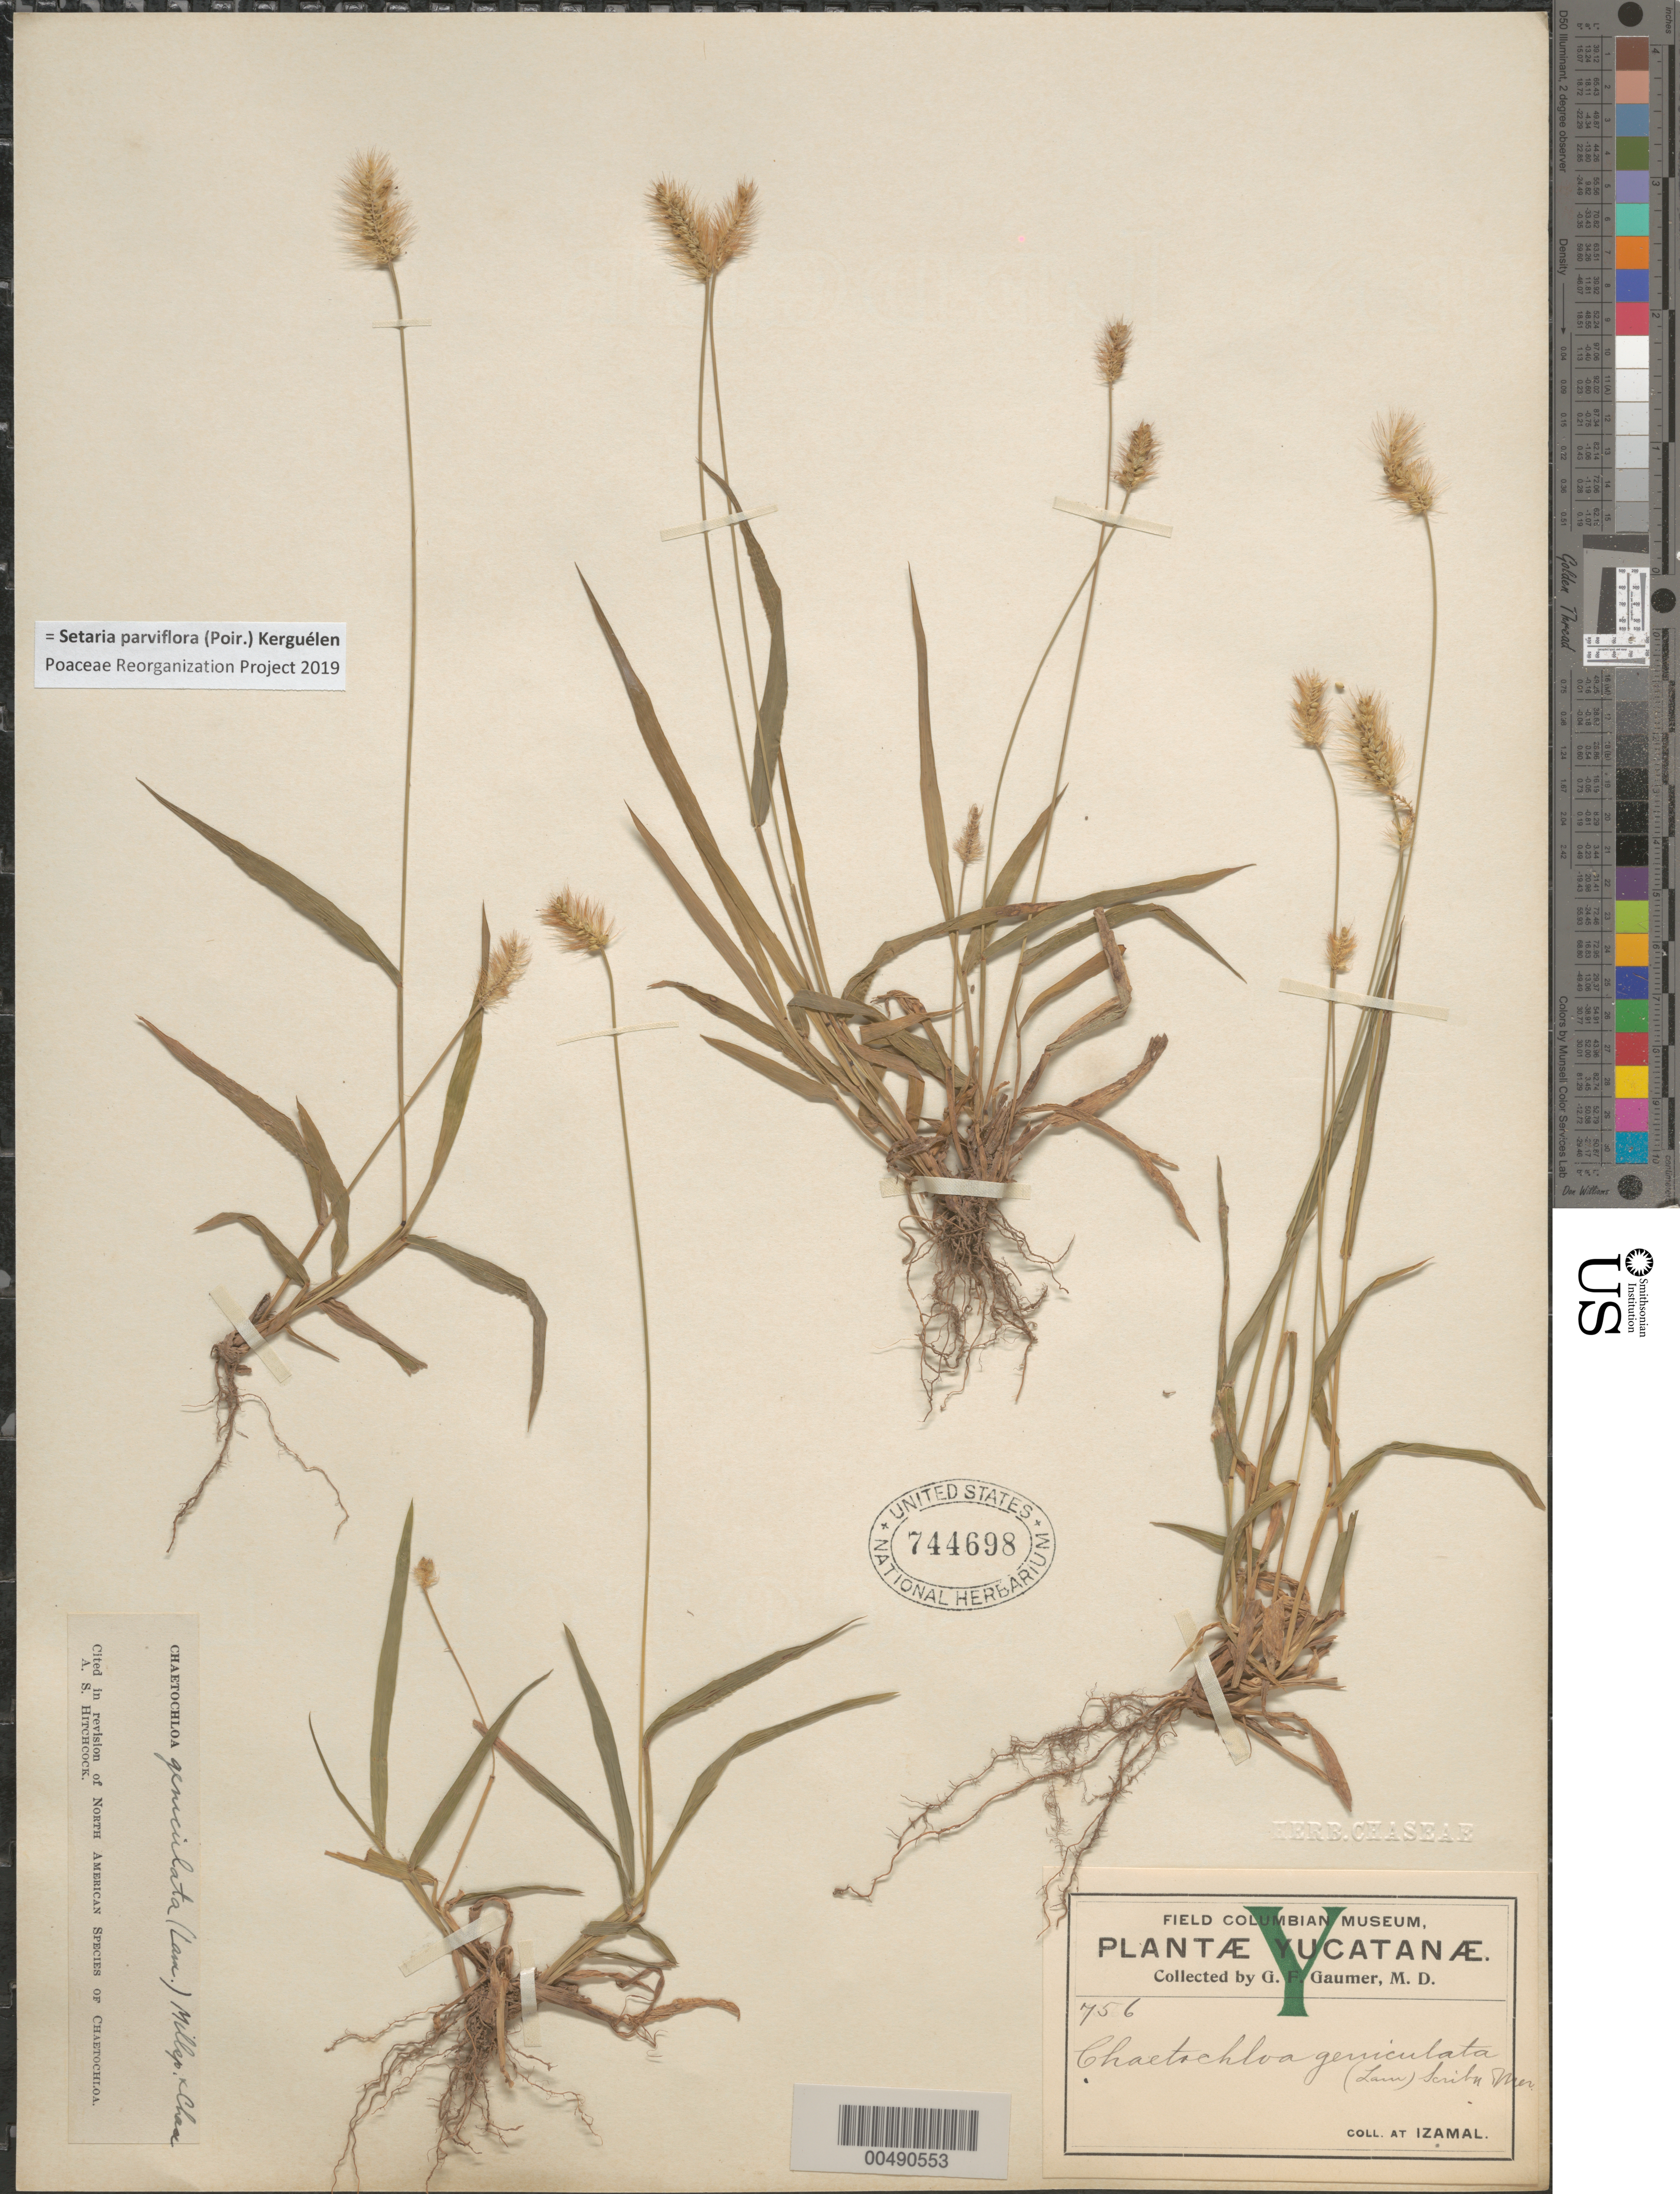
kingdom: Plantae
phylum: Tracheophyta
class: Liliopsida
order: Poales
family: Poaceae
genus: Setaria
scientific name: Setaria parviflora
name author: (Poir.) Kerguélen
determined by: Poaceae Reorganization Project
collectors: G. F. Gaumer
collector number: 756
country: Mexico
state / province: Yucatan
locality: Izamal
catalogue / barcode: US 744698